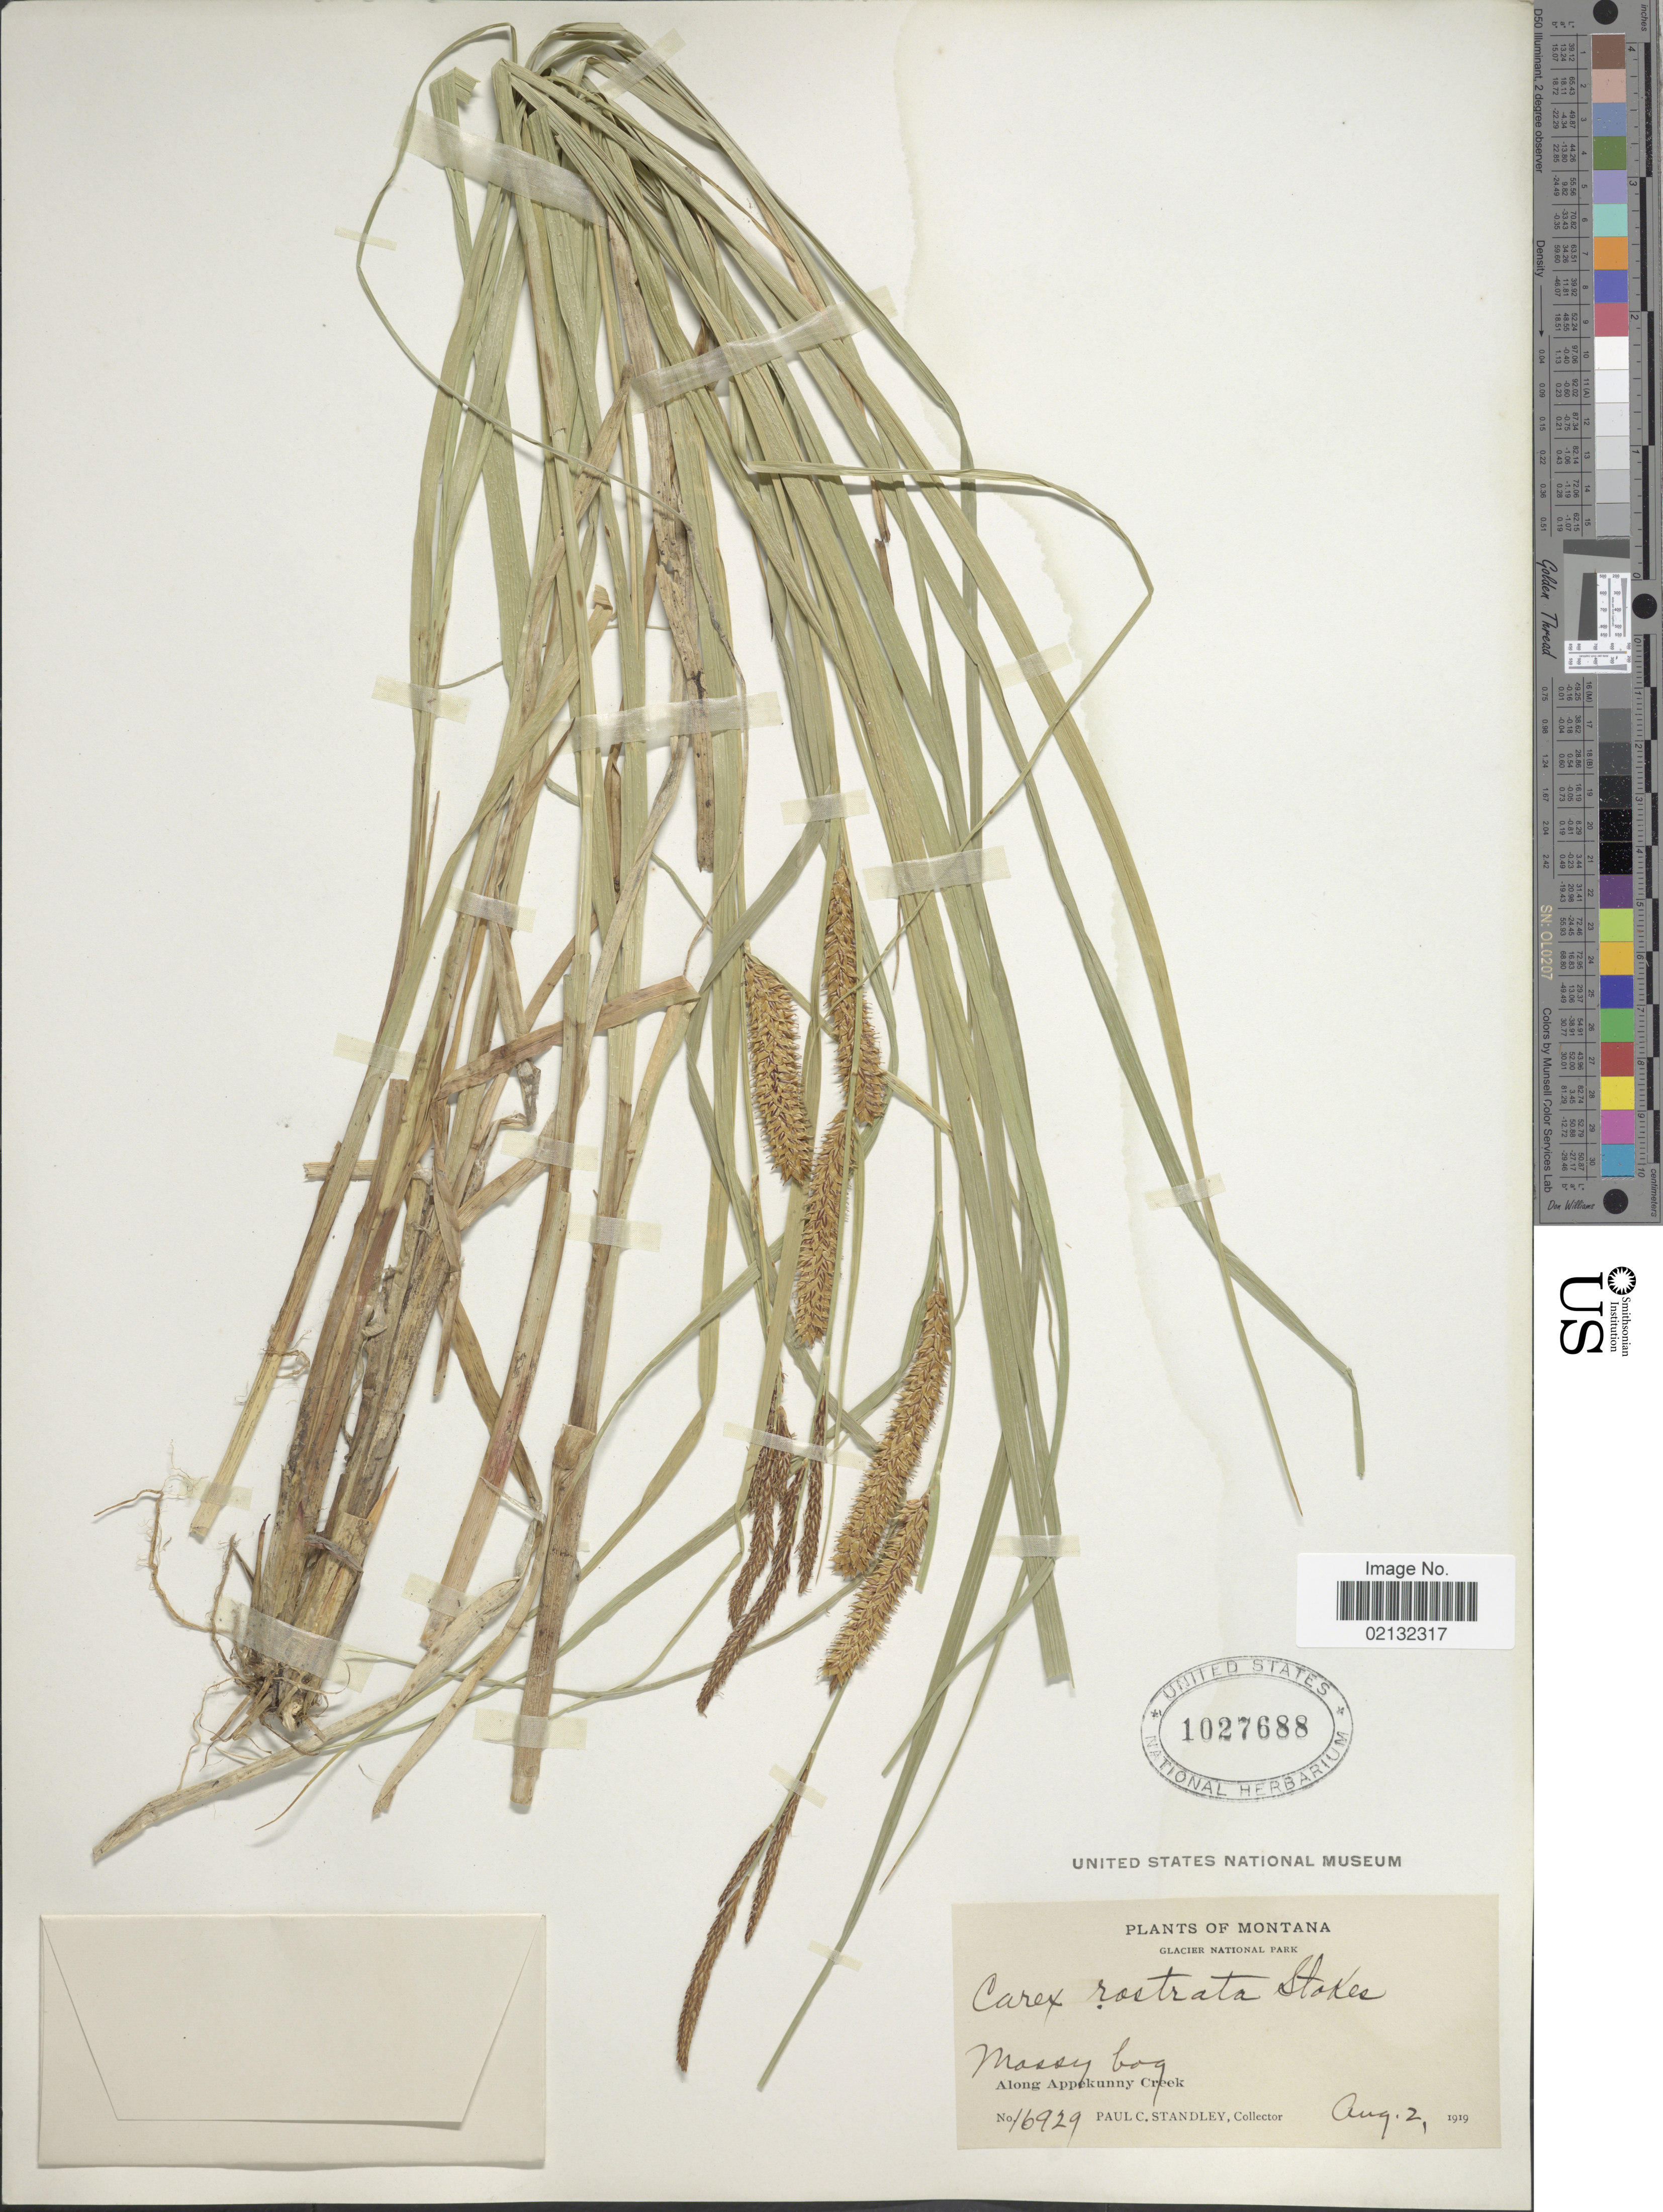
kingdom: Plantae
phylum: Tracheophyta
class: Liliopsida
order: Poales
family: Cyperaceae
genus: Carex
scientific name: Carex rostrata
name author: Stokes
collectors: P. C. Standley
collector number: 16929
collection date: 1919-08-02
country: United States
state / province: Montana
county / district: Glacier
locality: Glacier National Park, Mossy bog, along Appekunny Creek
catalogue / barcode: US 1027688